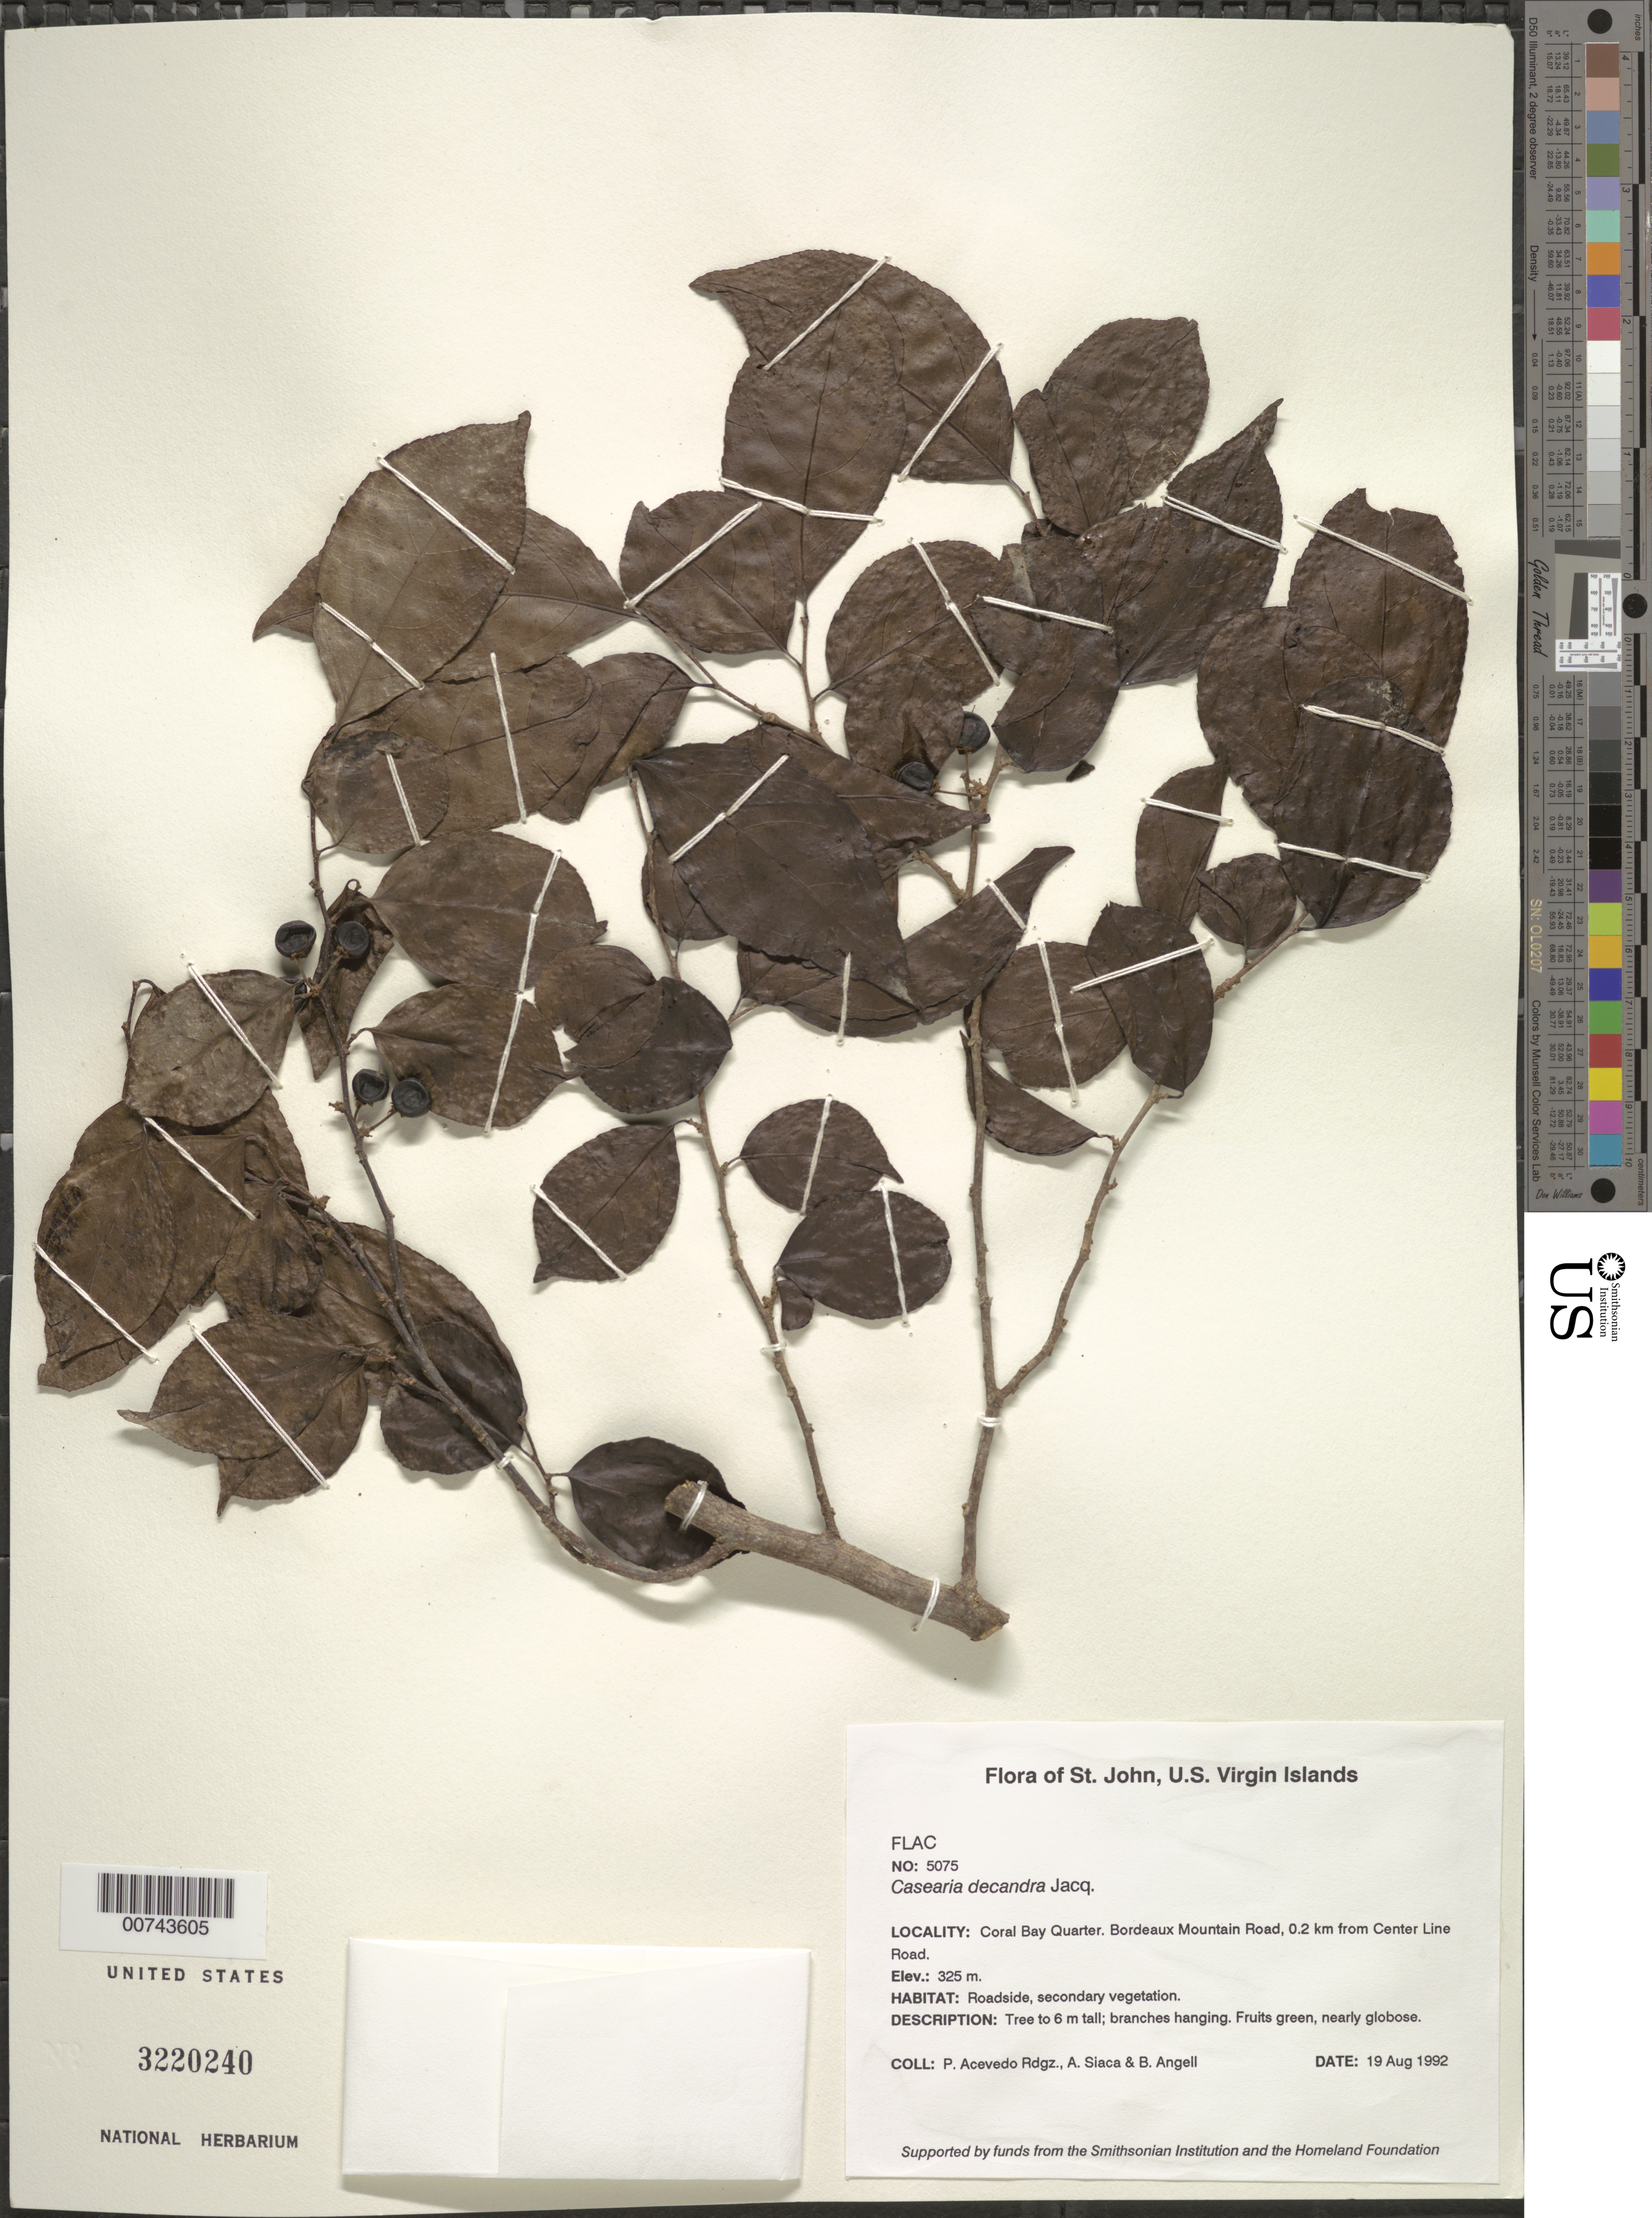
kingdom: Plantae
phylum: Tracheophyta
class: Magnoliopsida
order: Malpighiales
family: Salicaceae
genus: Casearia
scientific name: Casearia decandra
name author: Jacq.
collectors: P. Acevedo-Rodr., A. Siaca & Bobbi Angell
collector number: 5075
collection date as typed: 19 Aug 1992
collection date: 1992-08-19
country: U.S. Virgin Islands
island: St. John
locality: Coral Bay Quarter; along dirt road to Bordeaux Mountain., 0.2 km from Center Line Road.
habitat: Roadside, secondary vegetation.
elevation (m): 325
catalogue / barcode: US 3220240